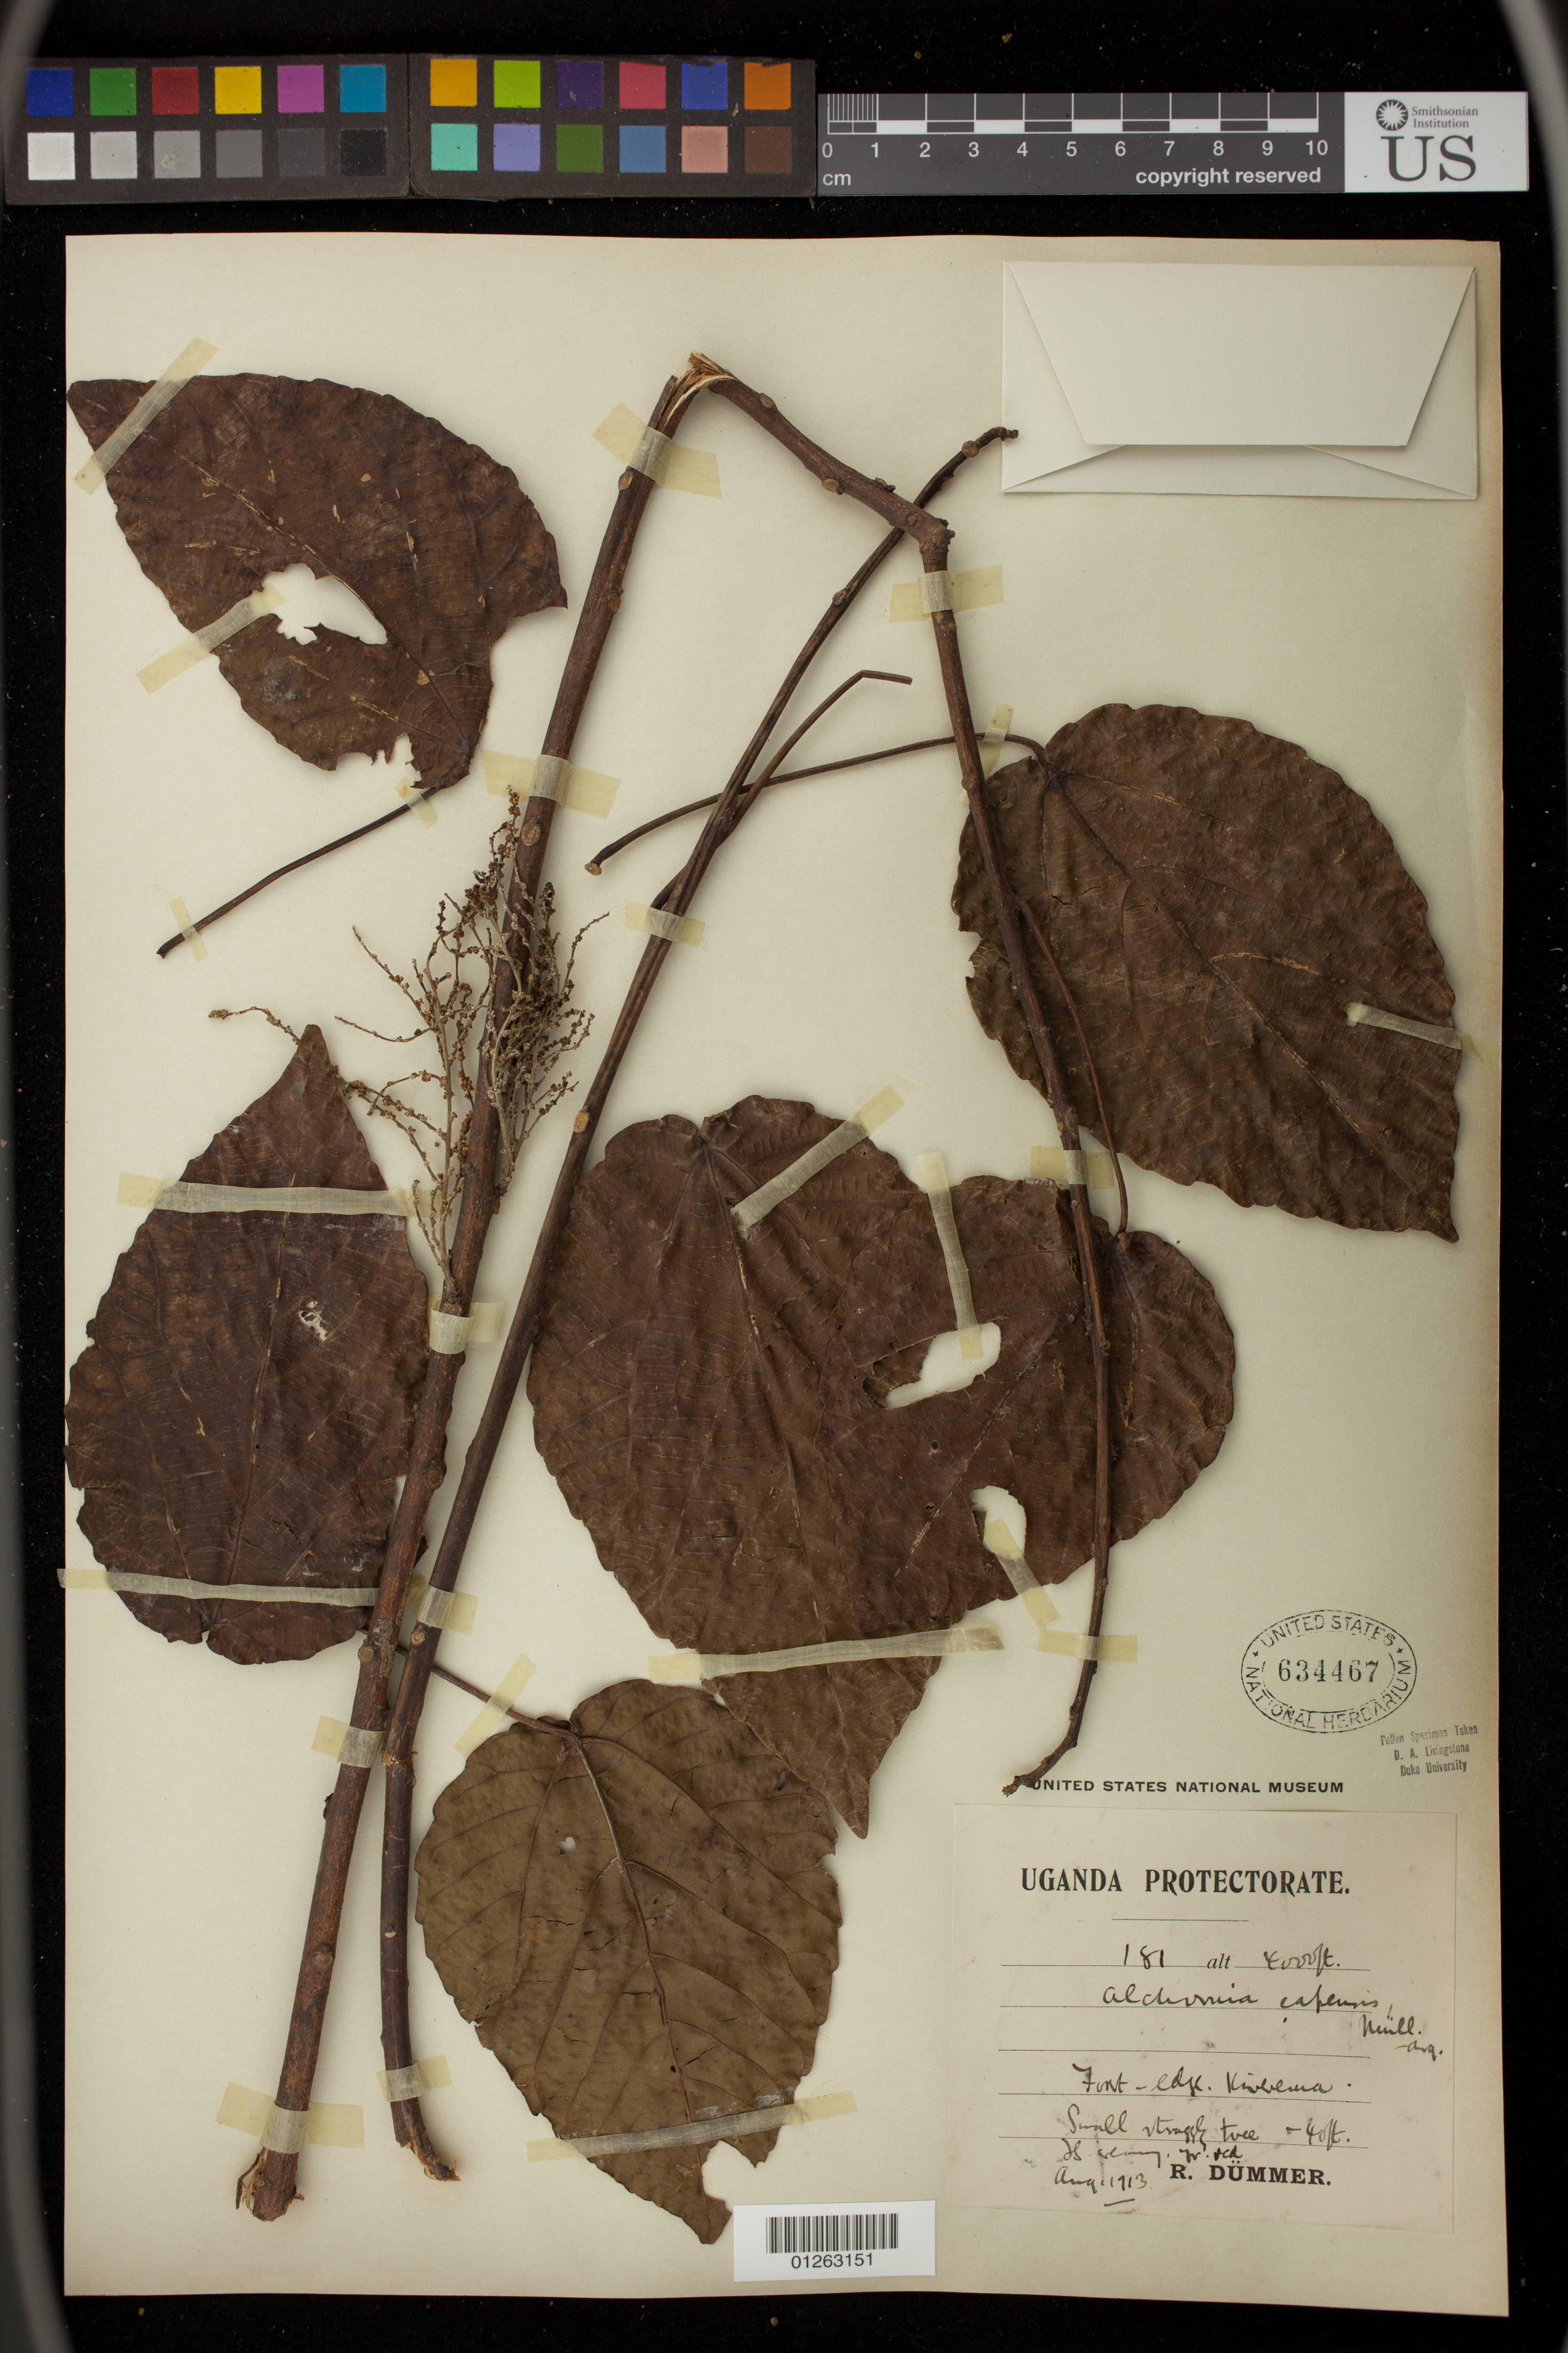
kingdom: Plantae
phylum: Tracheophyta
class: Magnoliopsida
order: Malpighiales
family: Euphorbiaceae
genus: Alchornea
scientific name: Alchornea trewioides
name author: (Benth.) Müll. Arg.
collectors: R. A. Dümmer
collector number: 181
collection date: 1913-08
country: Uganda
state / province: Western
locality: Fort-edge {Edward?]. Riverena?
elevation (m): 1219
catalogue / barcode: US 634467